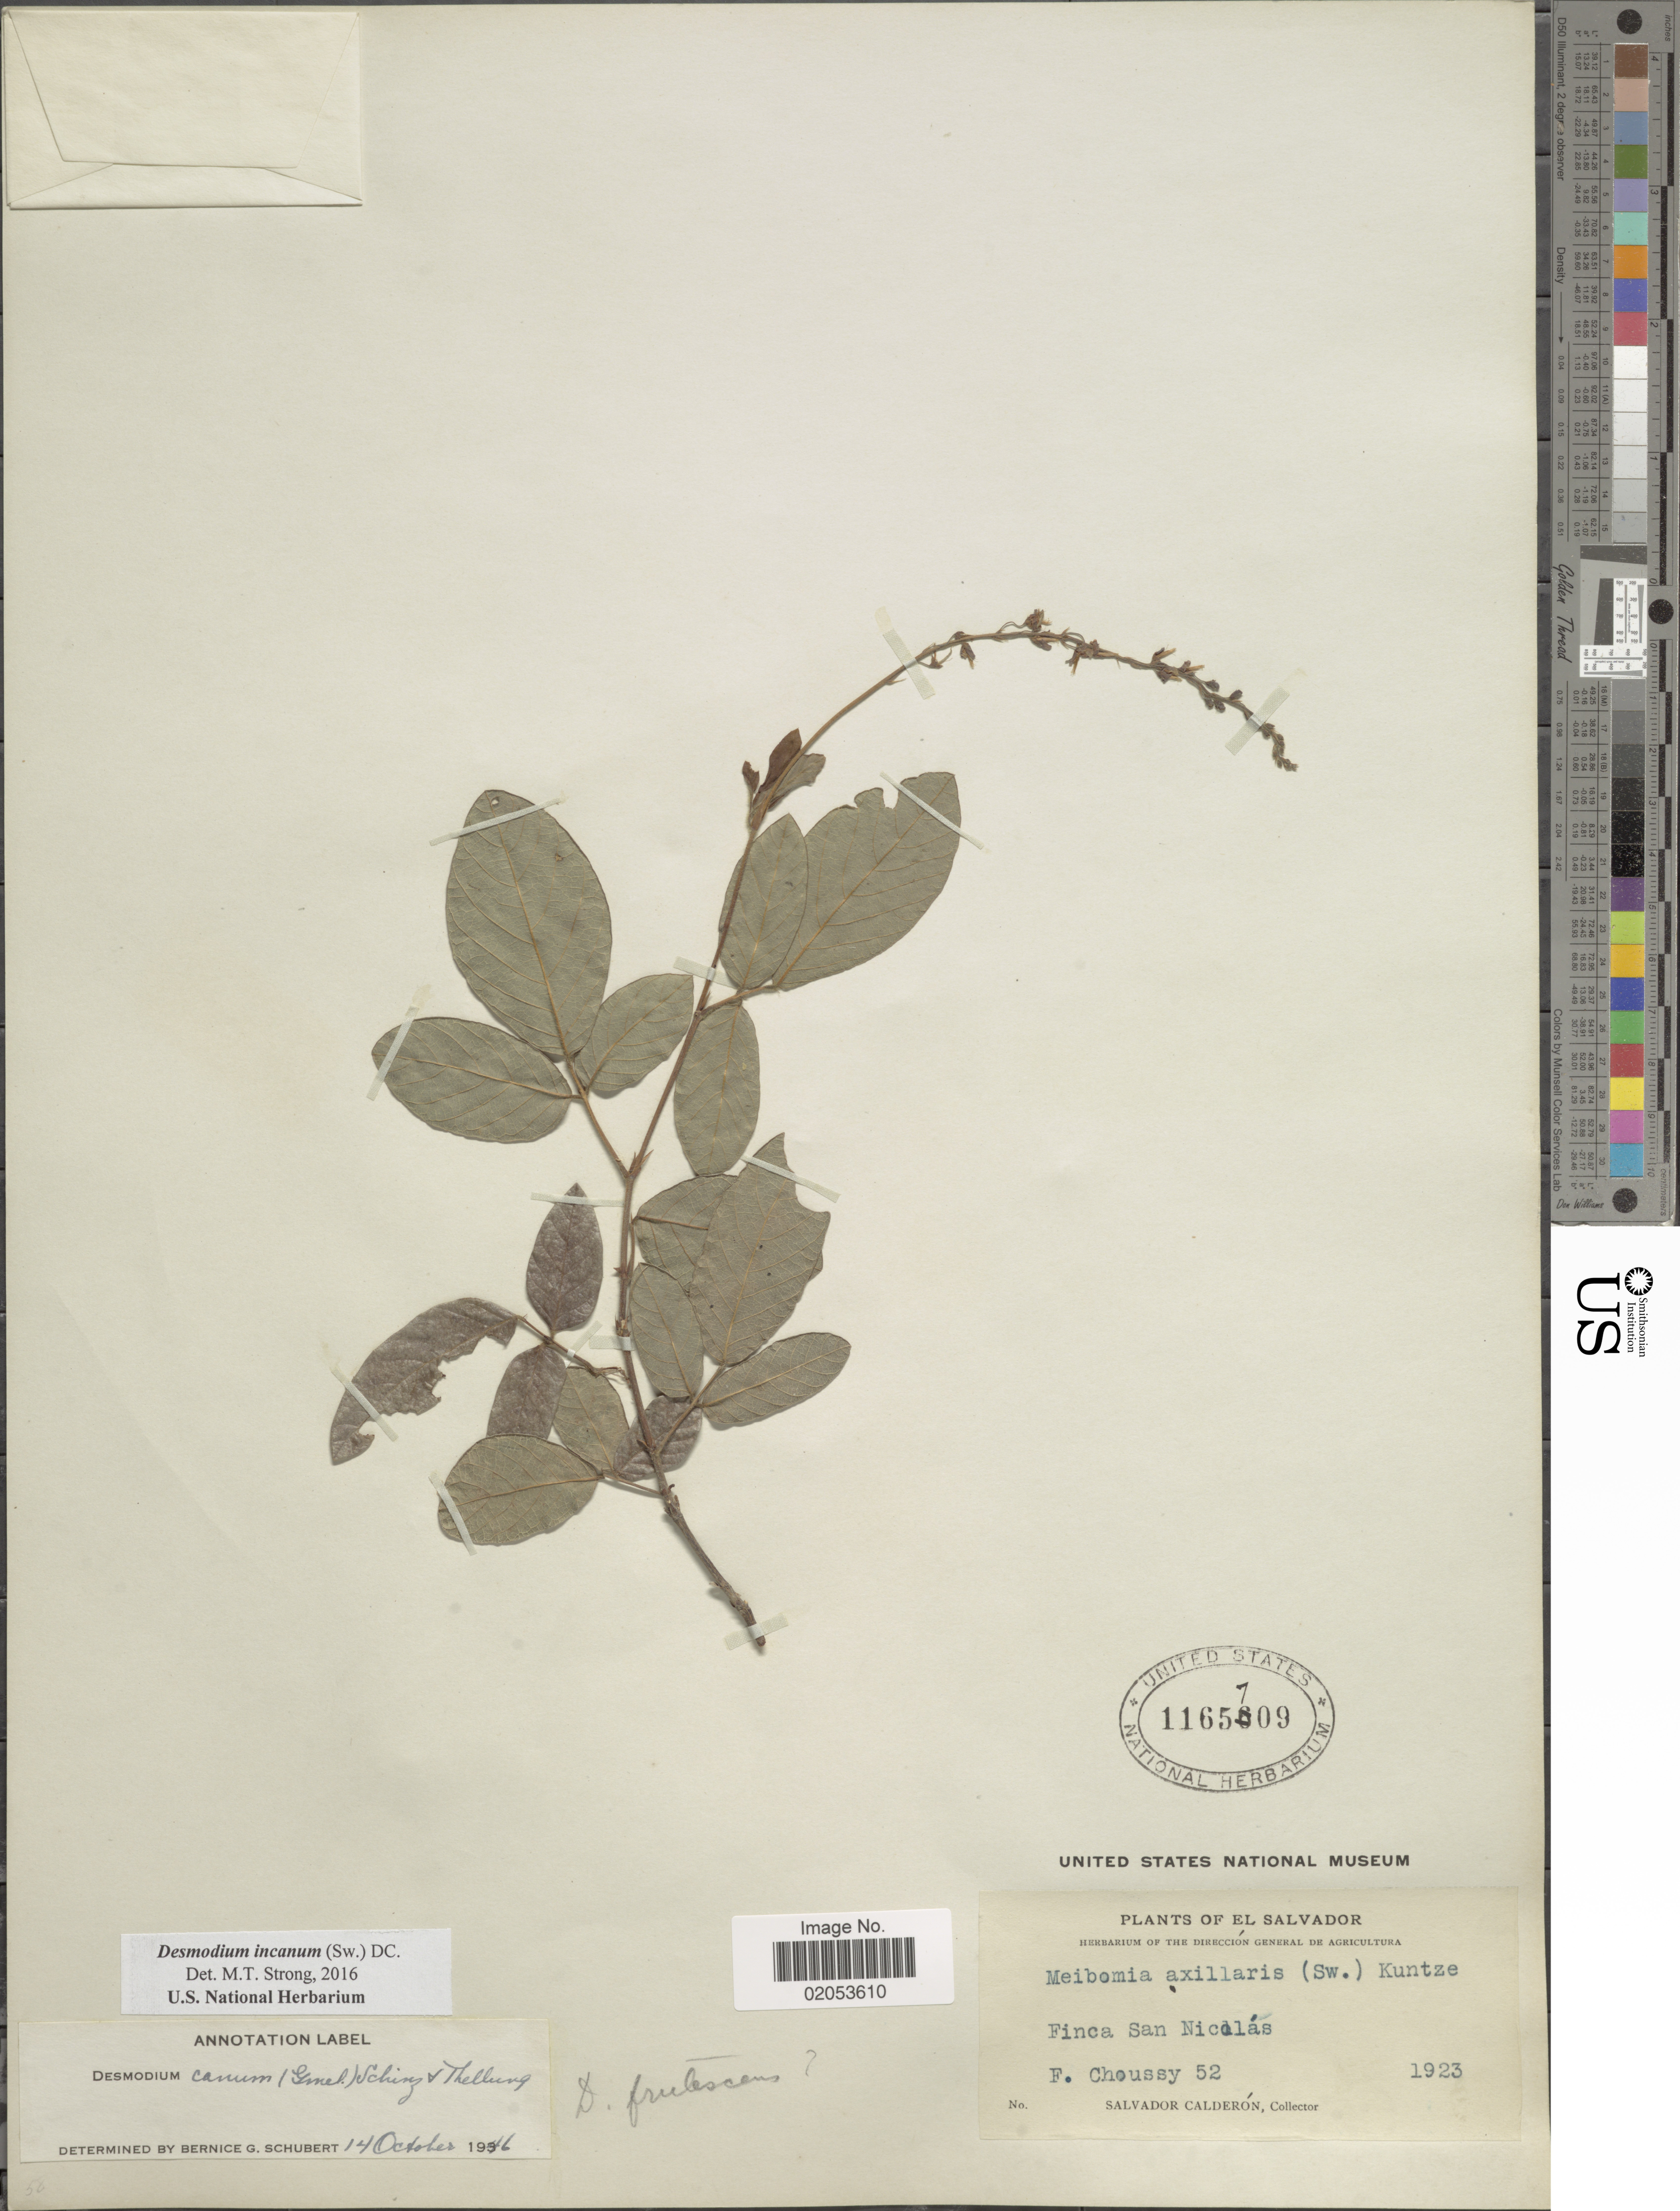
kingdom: Plantae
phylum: Tracheophyta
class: Magnoliopsida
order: Fabales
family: Fabaceae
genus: Desmodium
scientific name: Desmodium incanum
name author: (Sw.) DC.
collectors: F. Choussy & S. Calderón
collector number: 52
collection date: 1923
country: El Salvador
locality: Finca San Nicolas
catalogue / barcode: US 1165709